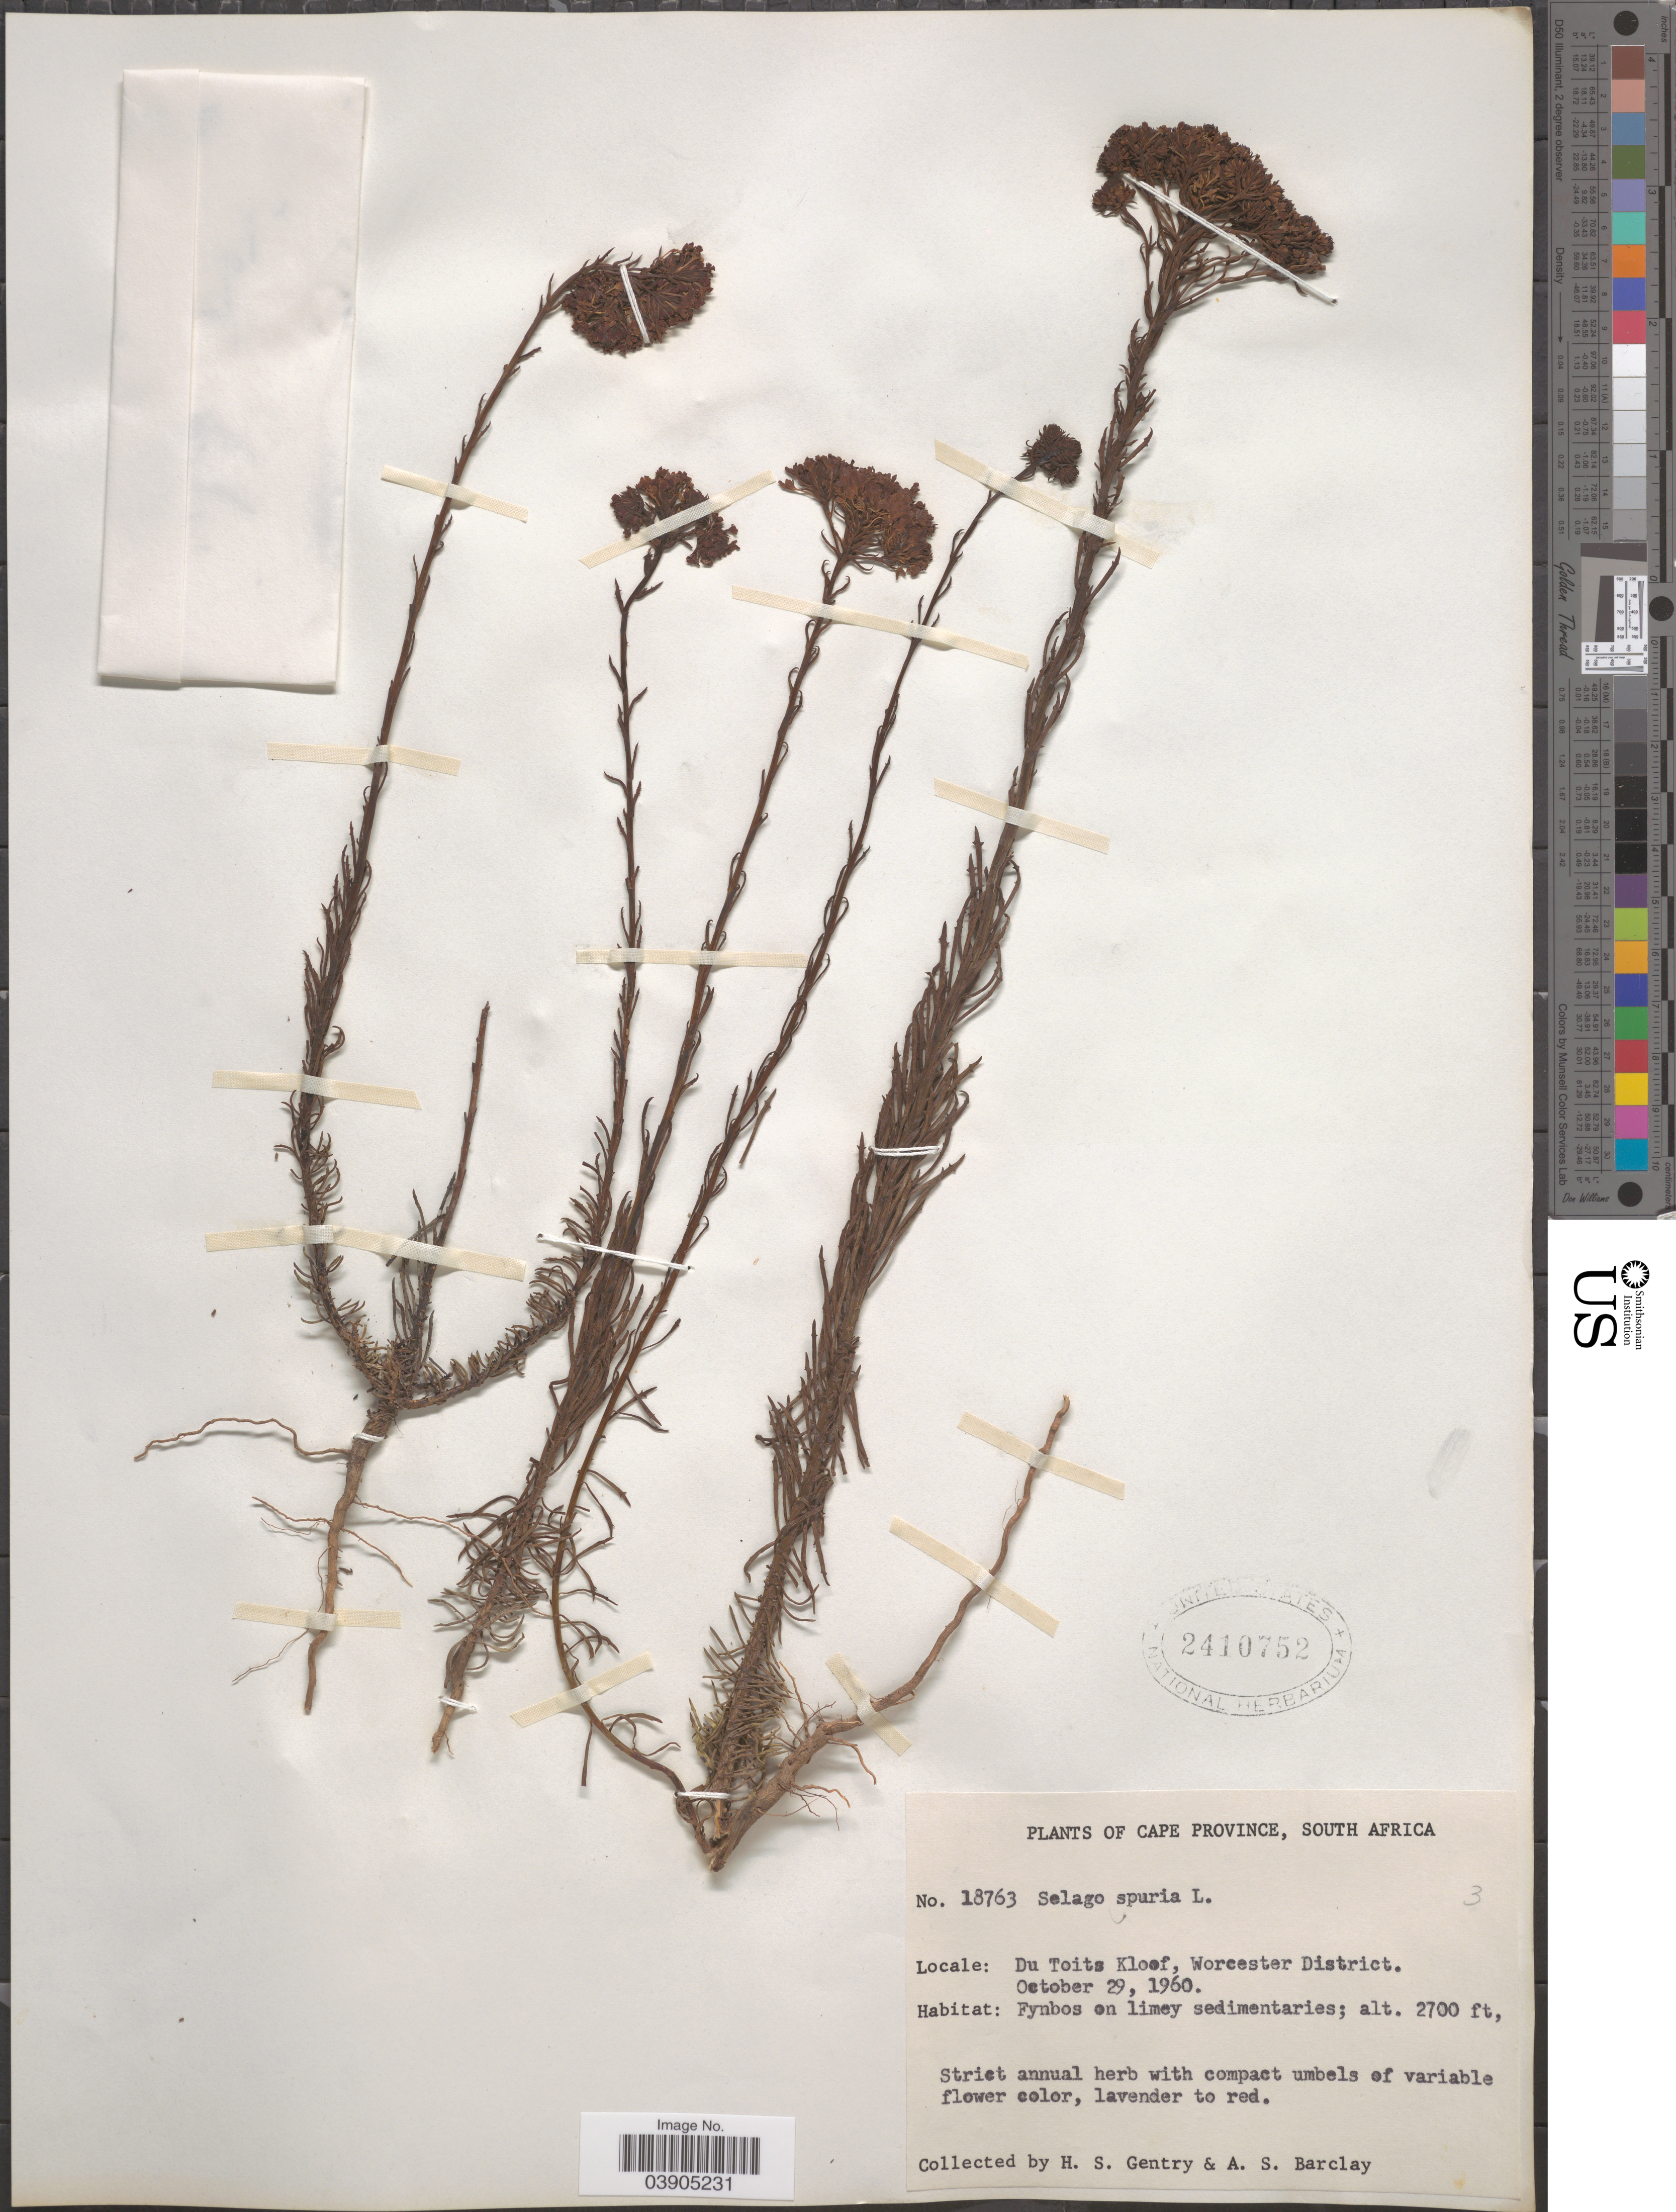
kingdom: Plantae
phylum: Tracheophyta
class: Magnoliopsida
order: Lamiales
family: Scrophulariaceae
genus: Selago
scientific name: Selago spuria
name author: L.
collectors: H. S. Gentry & A. S. Barclay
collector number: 18763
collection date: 1960-10-29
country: South Africa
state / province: Western Cape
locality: Du Toits Kloof, Worcester District.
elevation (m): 823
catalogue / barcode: US 2410752